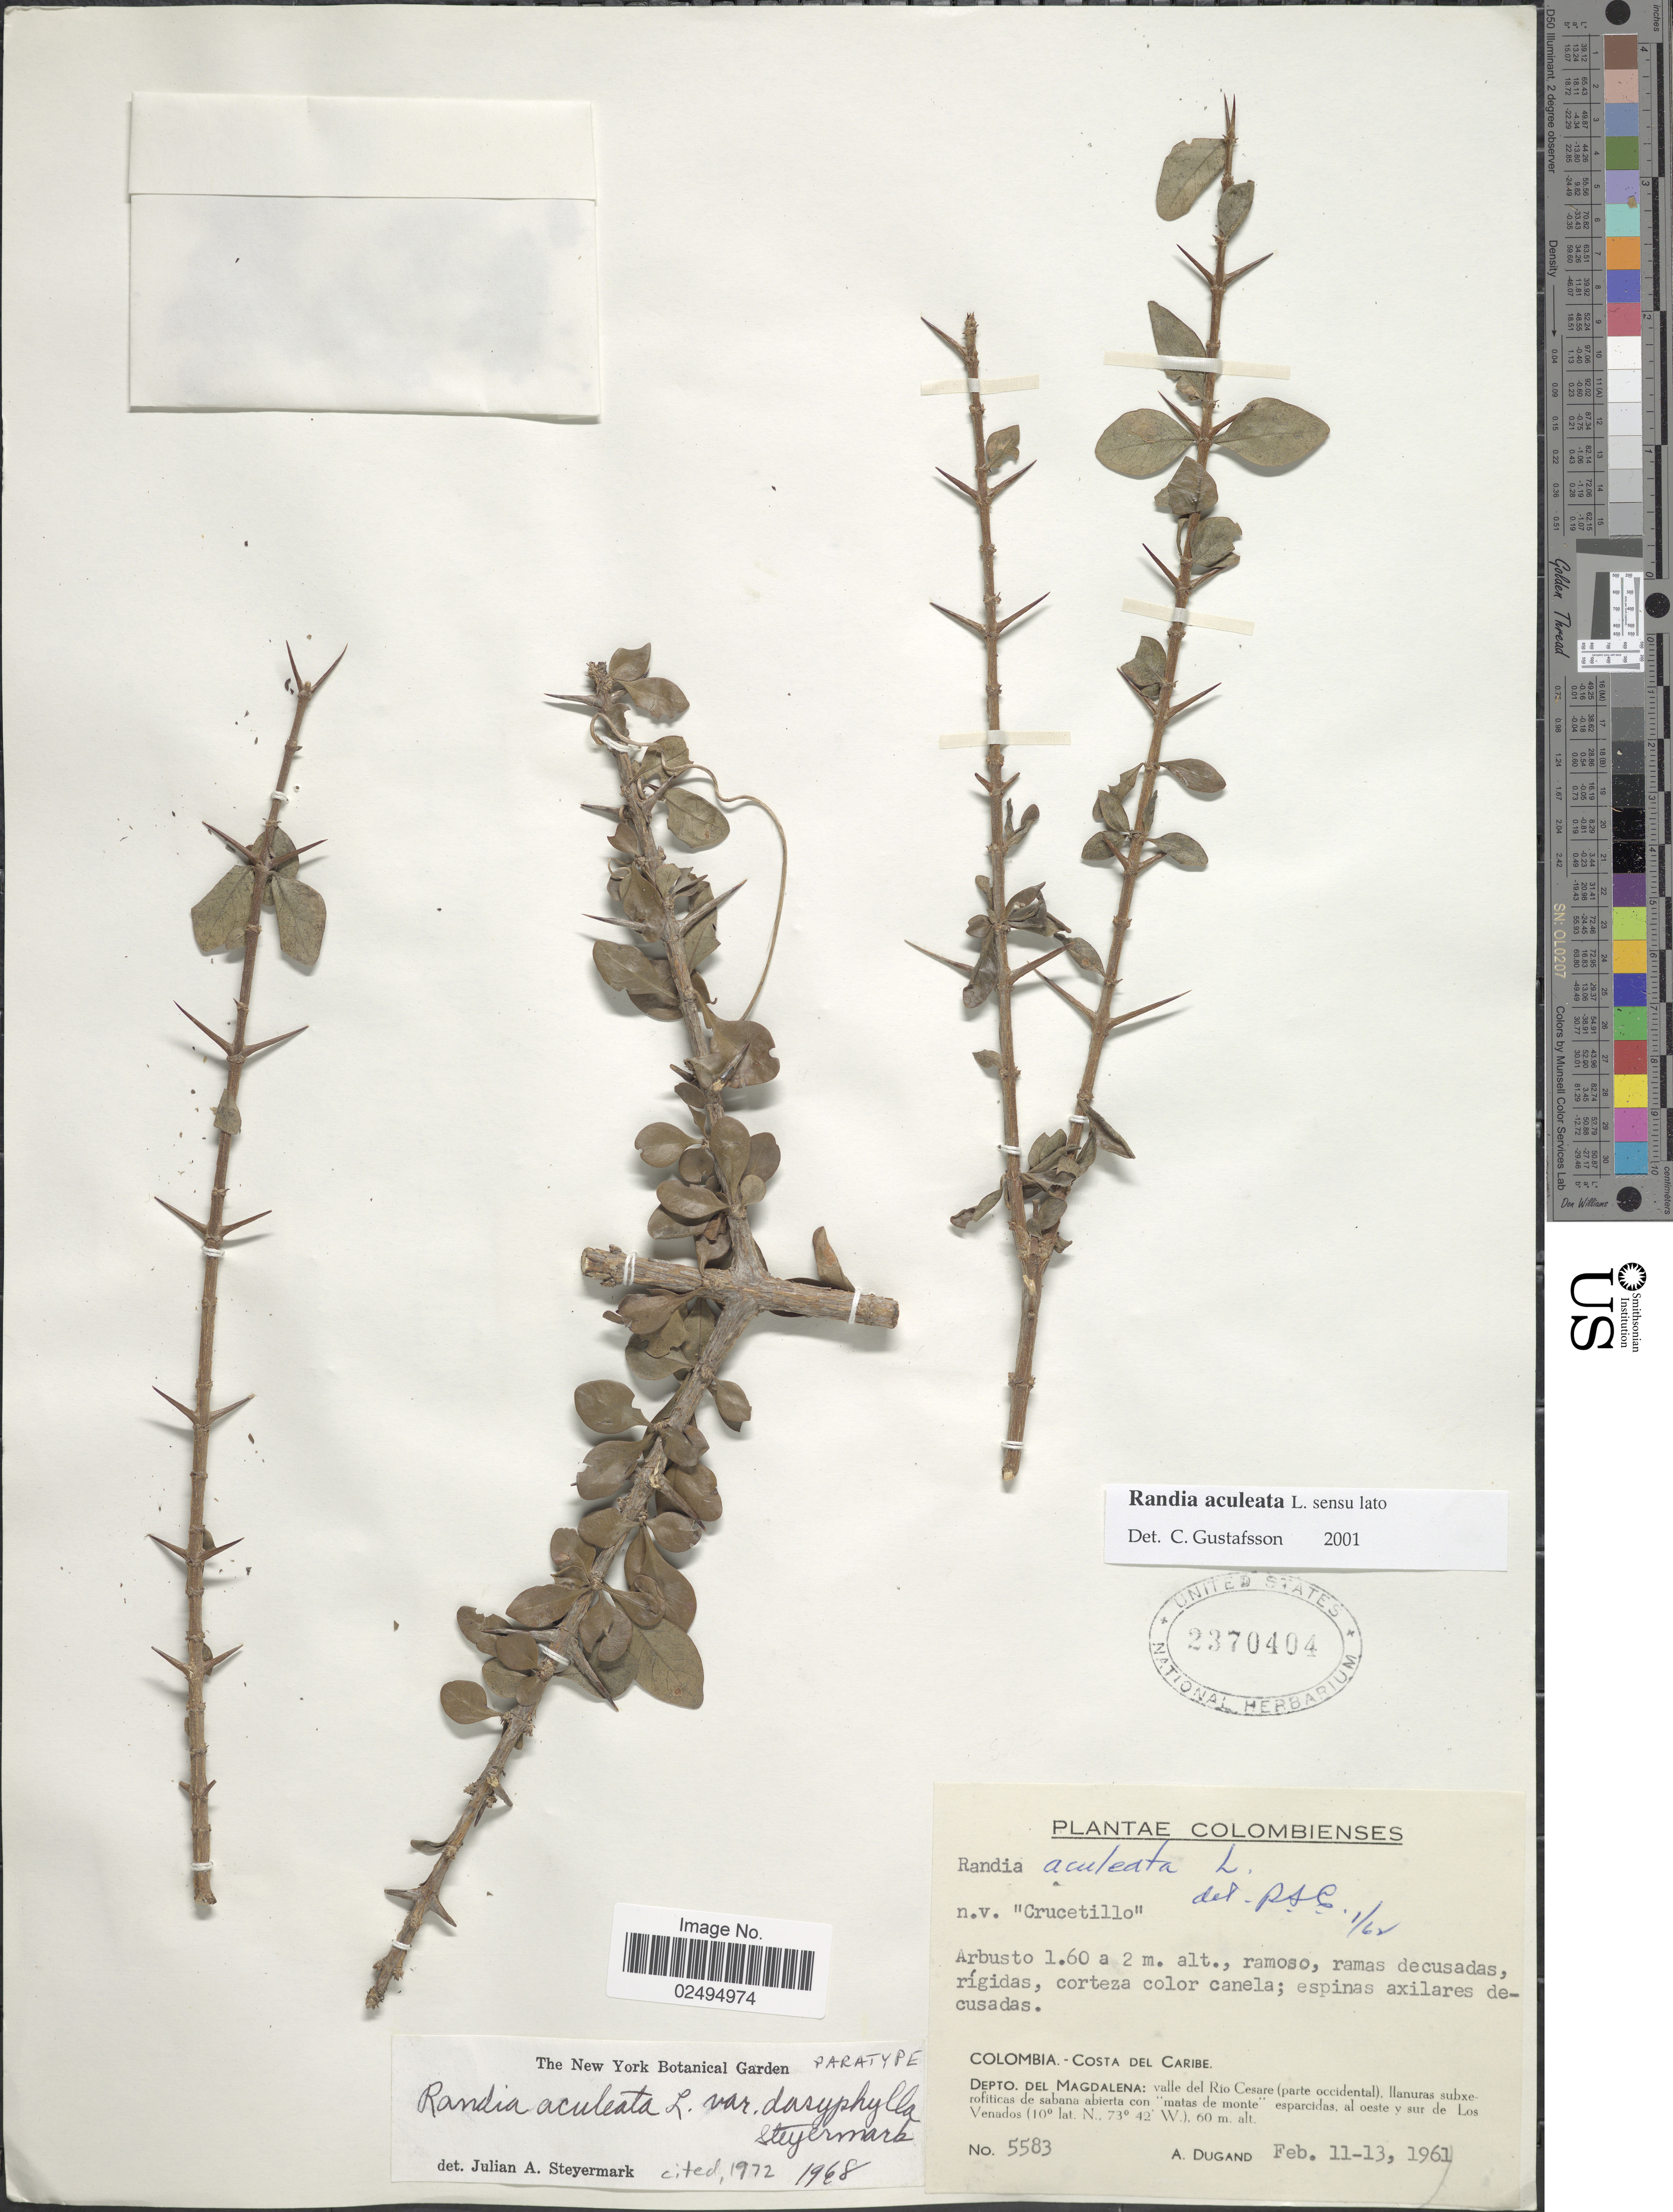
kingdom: Plantae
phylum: Tracheophyta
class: Magnoliopsida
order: Gentianales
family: Rubiaceae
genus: Randia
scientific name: Randia aculeata var. dasyphylla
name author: Steyerm.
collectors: A. Dugand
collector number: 5583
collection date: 1961-02-11/1961-02-13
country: Colombia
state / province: Magdalena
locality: Costal del Caribe, valle del Rio Cesare (parte occidental), llanuras subxe-rofiticas de sabana abierta con "matas de monte" esparcidas, al oeste y sur de Los Venados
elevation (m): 60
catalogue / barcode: US 2370404